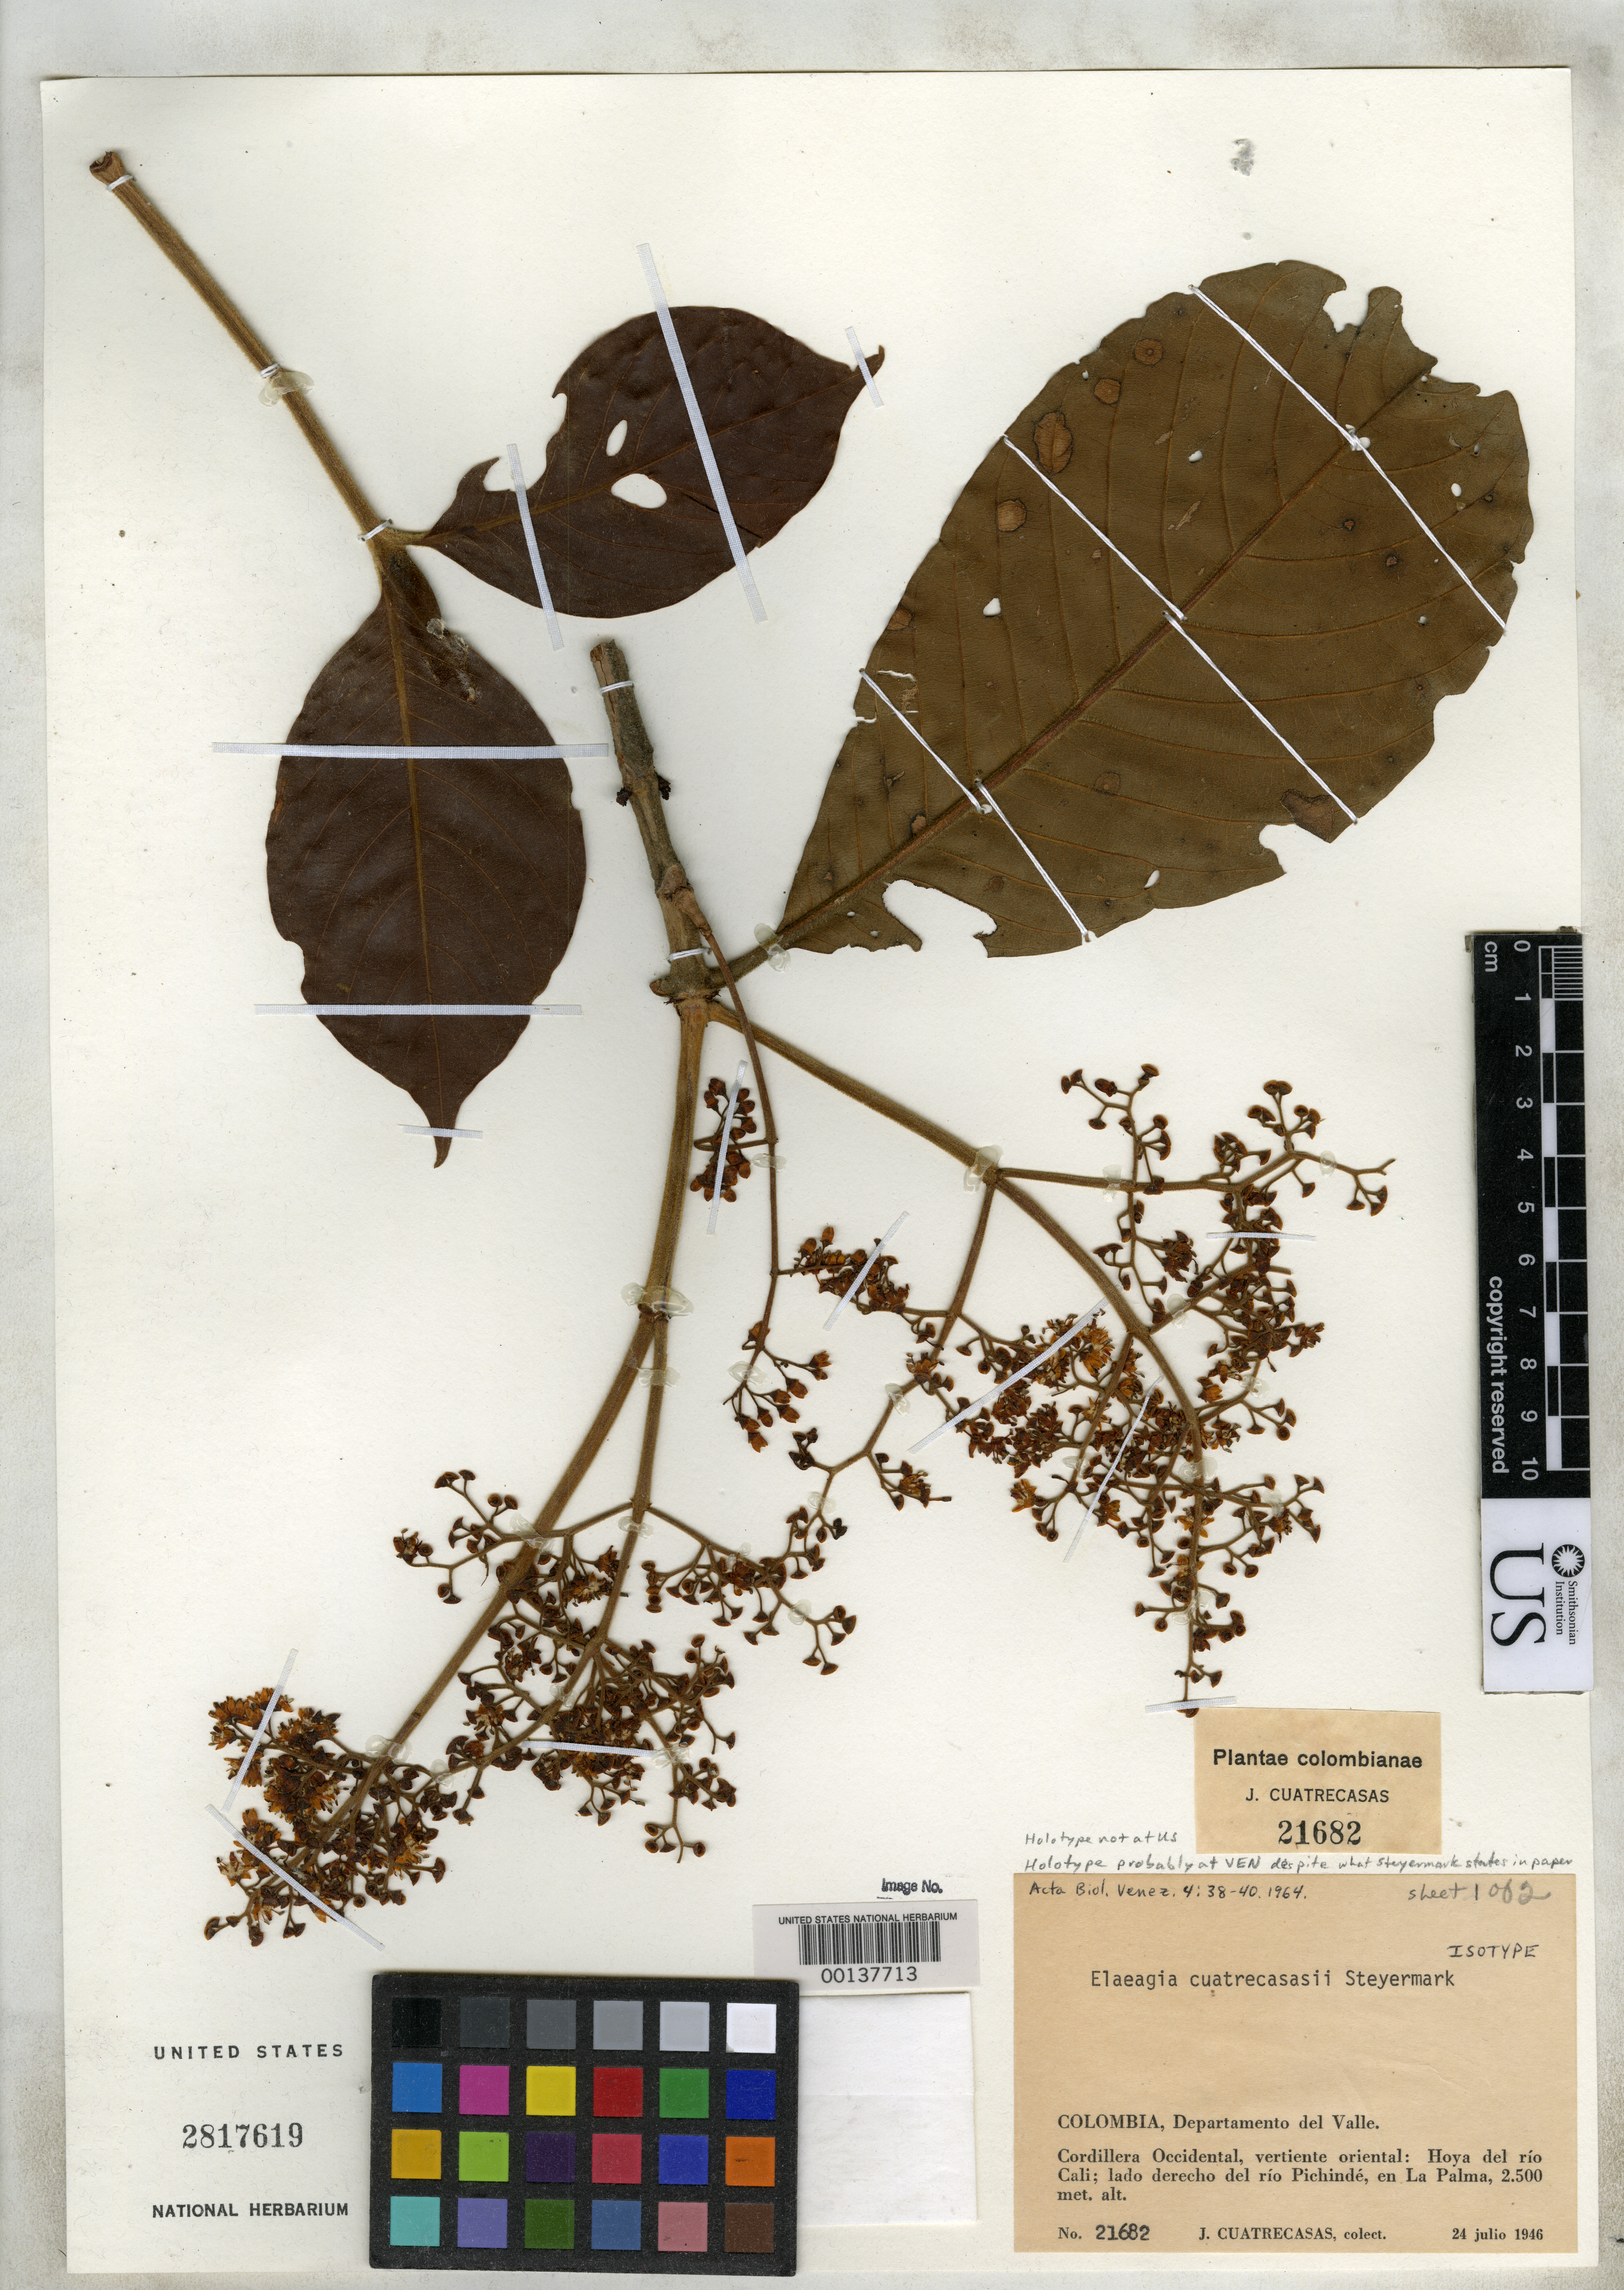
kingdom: Plantae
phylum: Tracheophyta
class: Magnoliopsida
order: Gentianales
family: Rubiaceae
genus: Elaeagia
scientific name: Elaeagia cuatrecasasii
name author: Steyerm.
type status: Isotype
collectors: J. Cuatrecasas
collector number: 21682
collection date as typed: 24 Jul 1946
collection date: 1946-07-24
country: Colombia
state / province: Valle del Cauca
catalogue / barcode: US 2817619